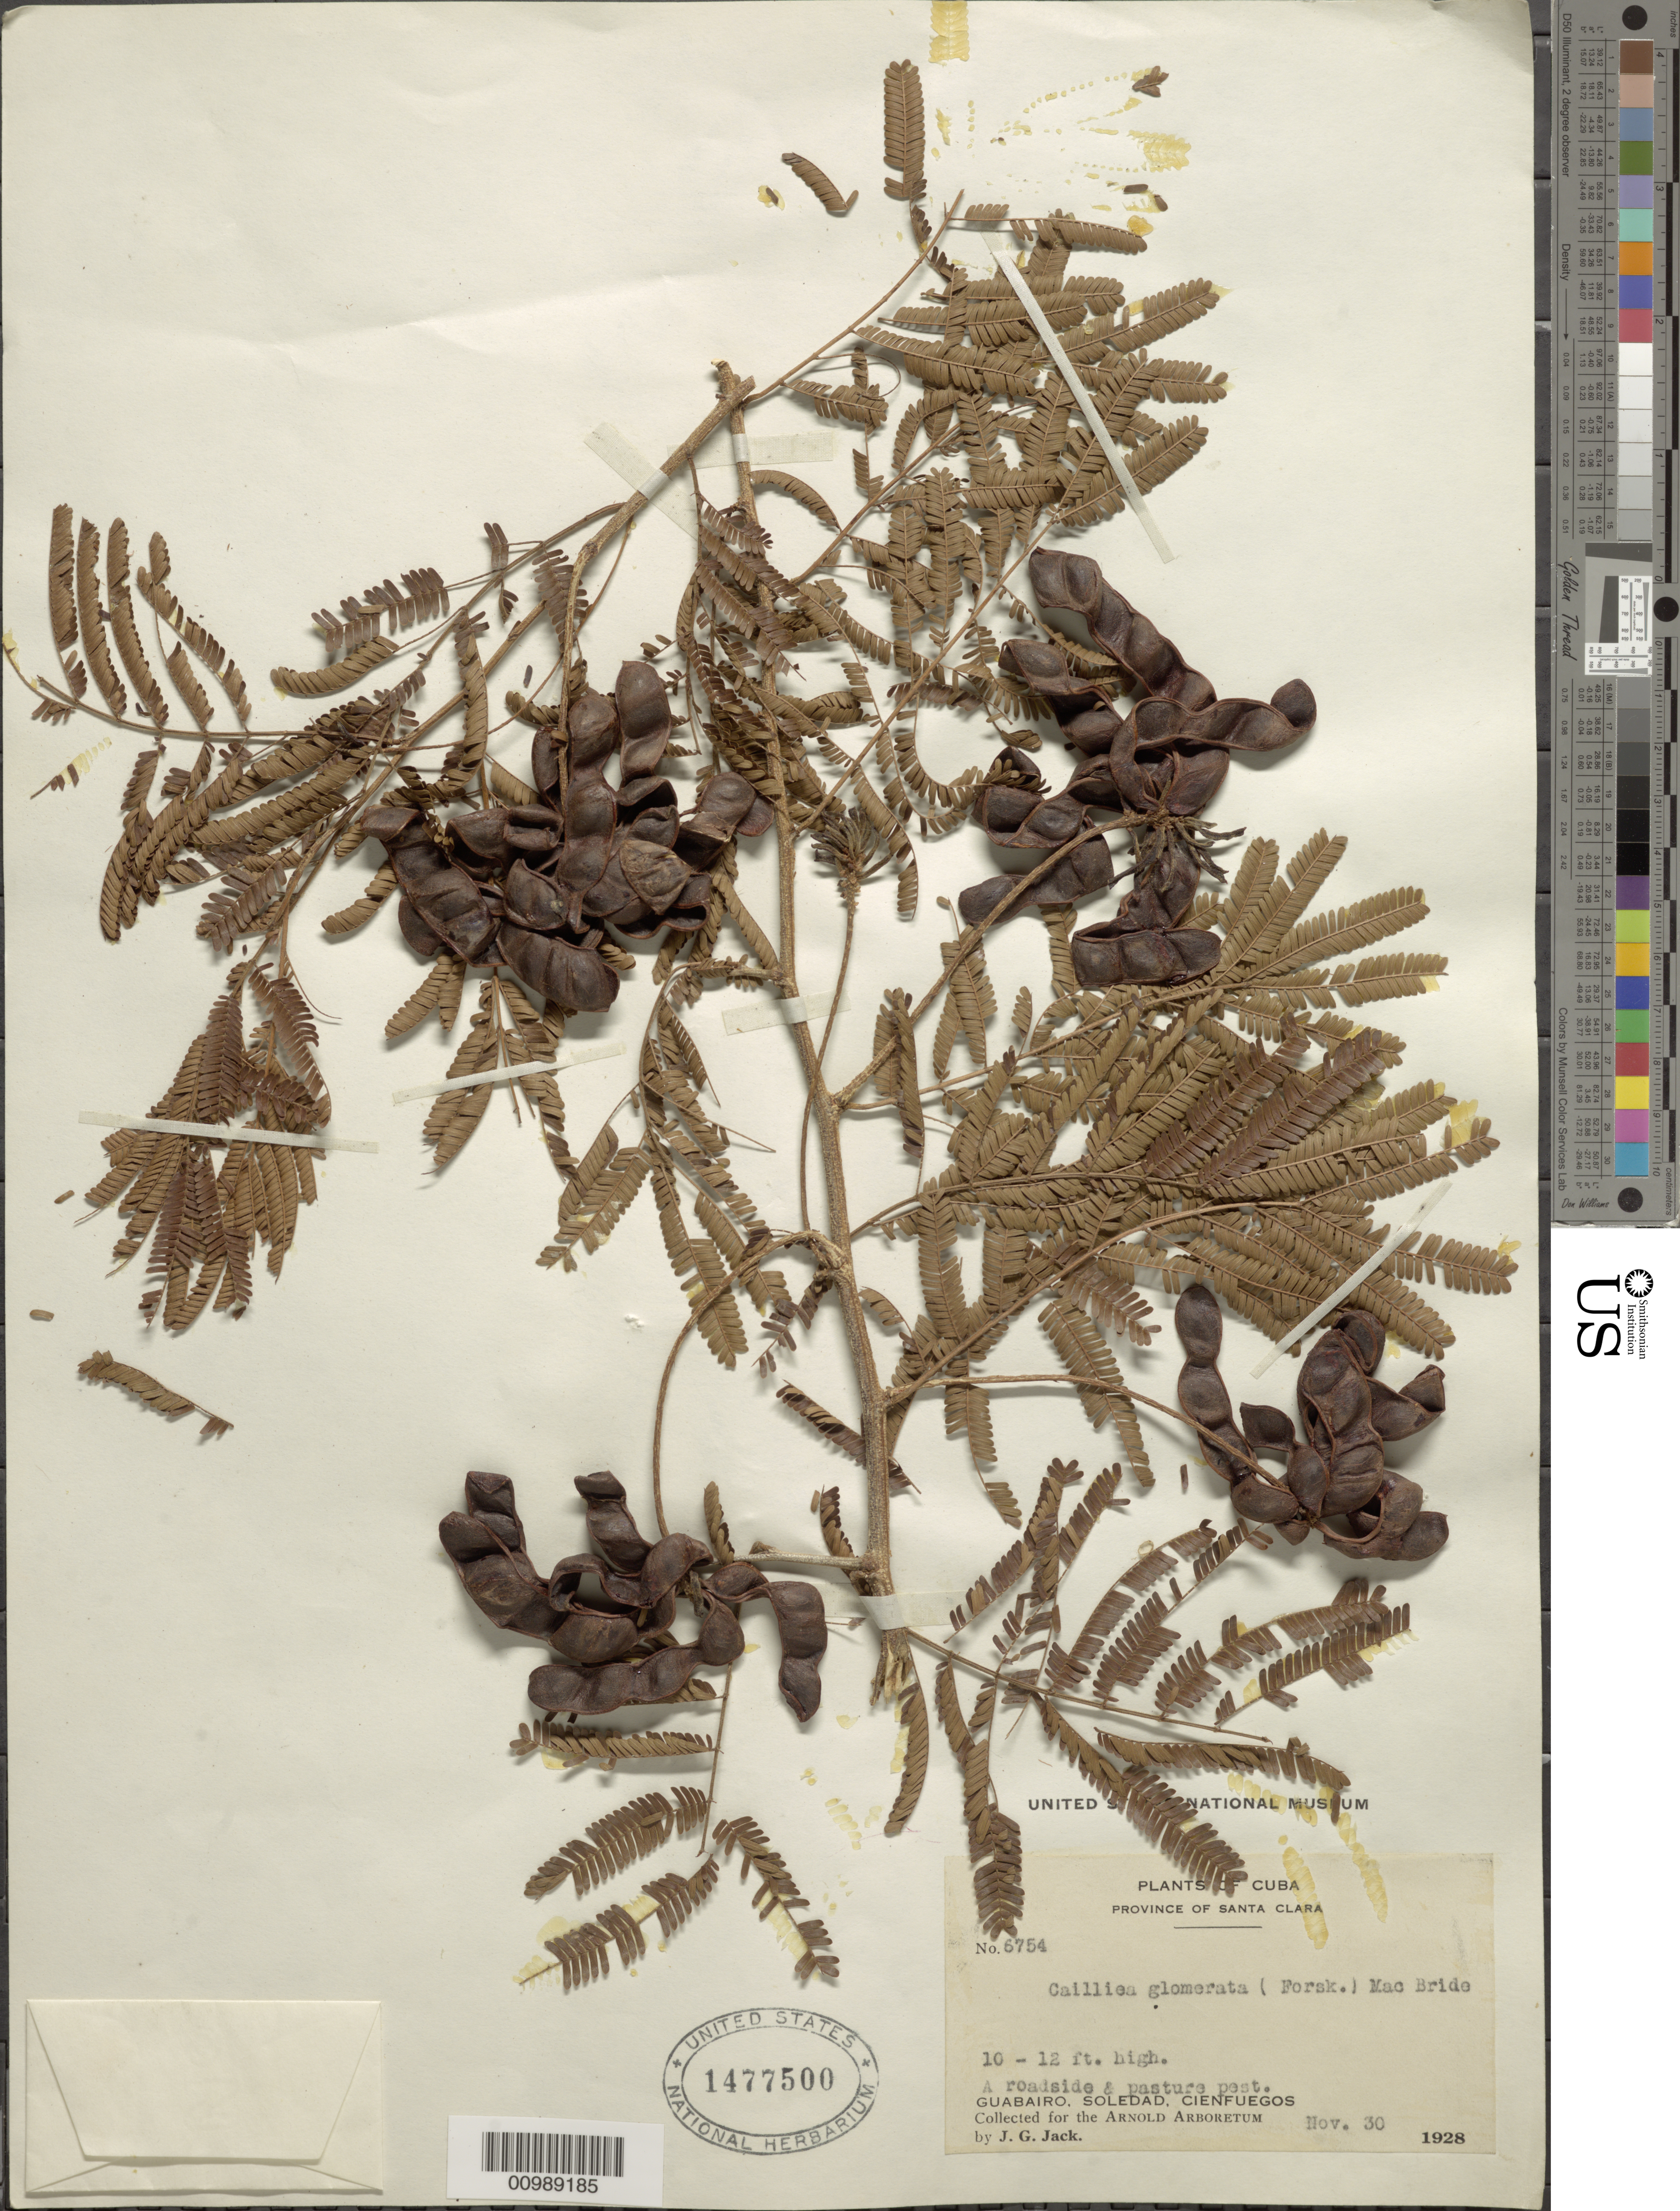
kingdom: Plantae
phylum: Tracheophyta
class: Magnoliopsida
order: Fabales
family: Fabaceae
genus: Dichrostachys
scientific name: Dichrostachys glomerata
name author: (Forssk.) Chiov.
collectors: J. G. Jack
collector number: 6754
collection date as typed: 30 Nov 1928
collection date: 1928-11-30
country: Cuba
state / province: Villa Clara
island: Cuba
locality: Santa Clara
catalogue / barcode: US 1477500